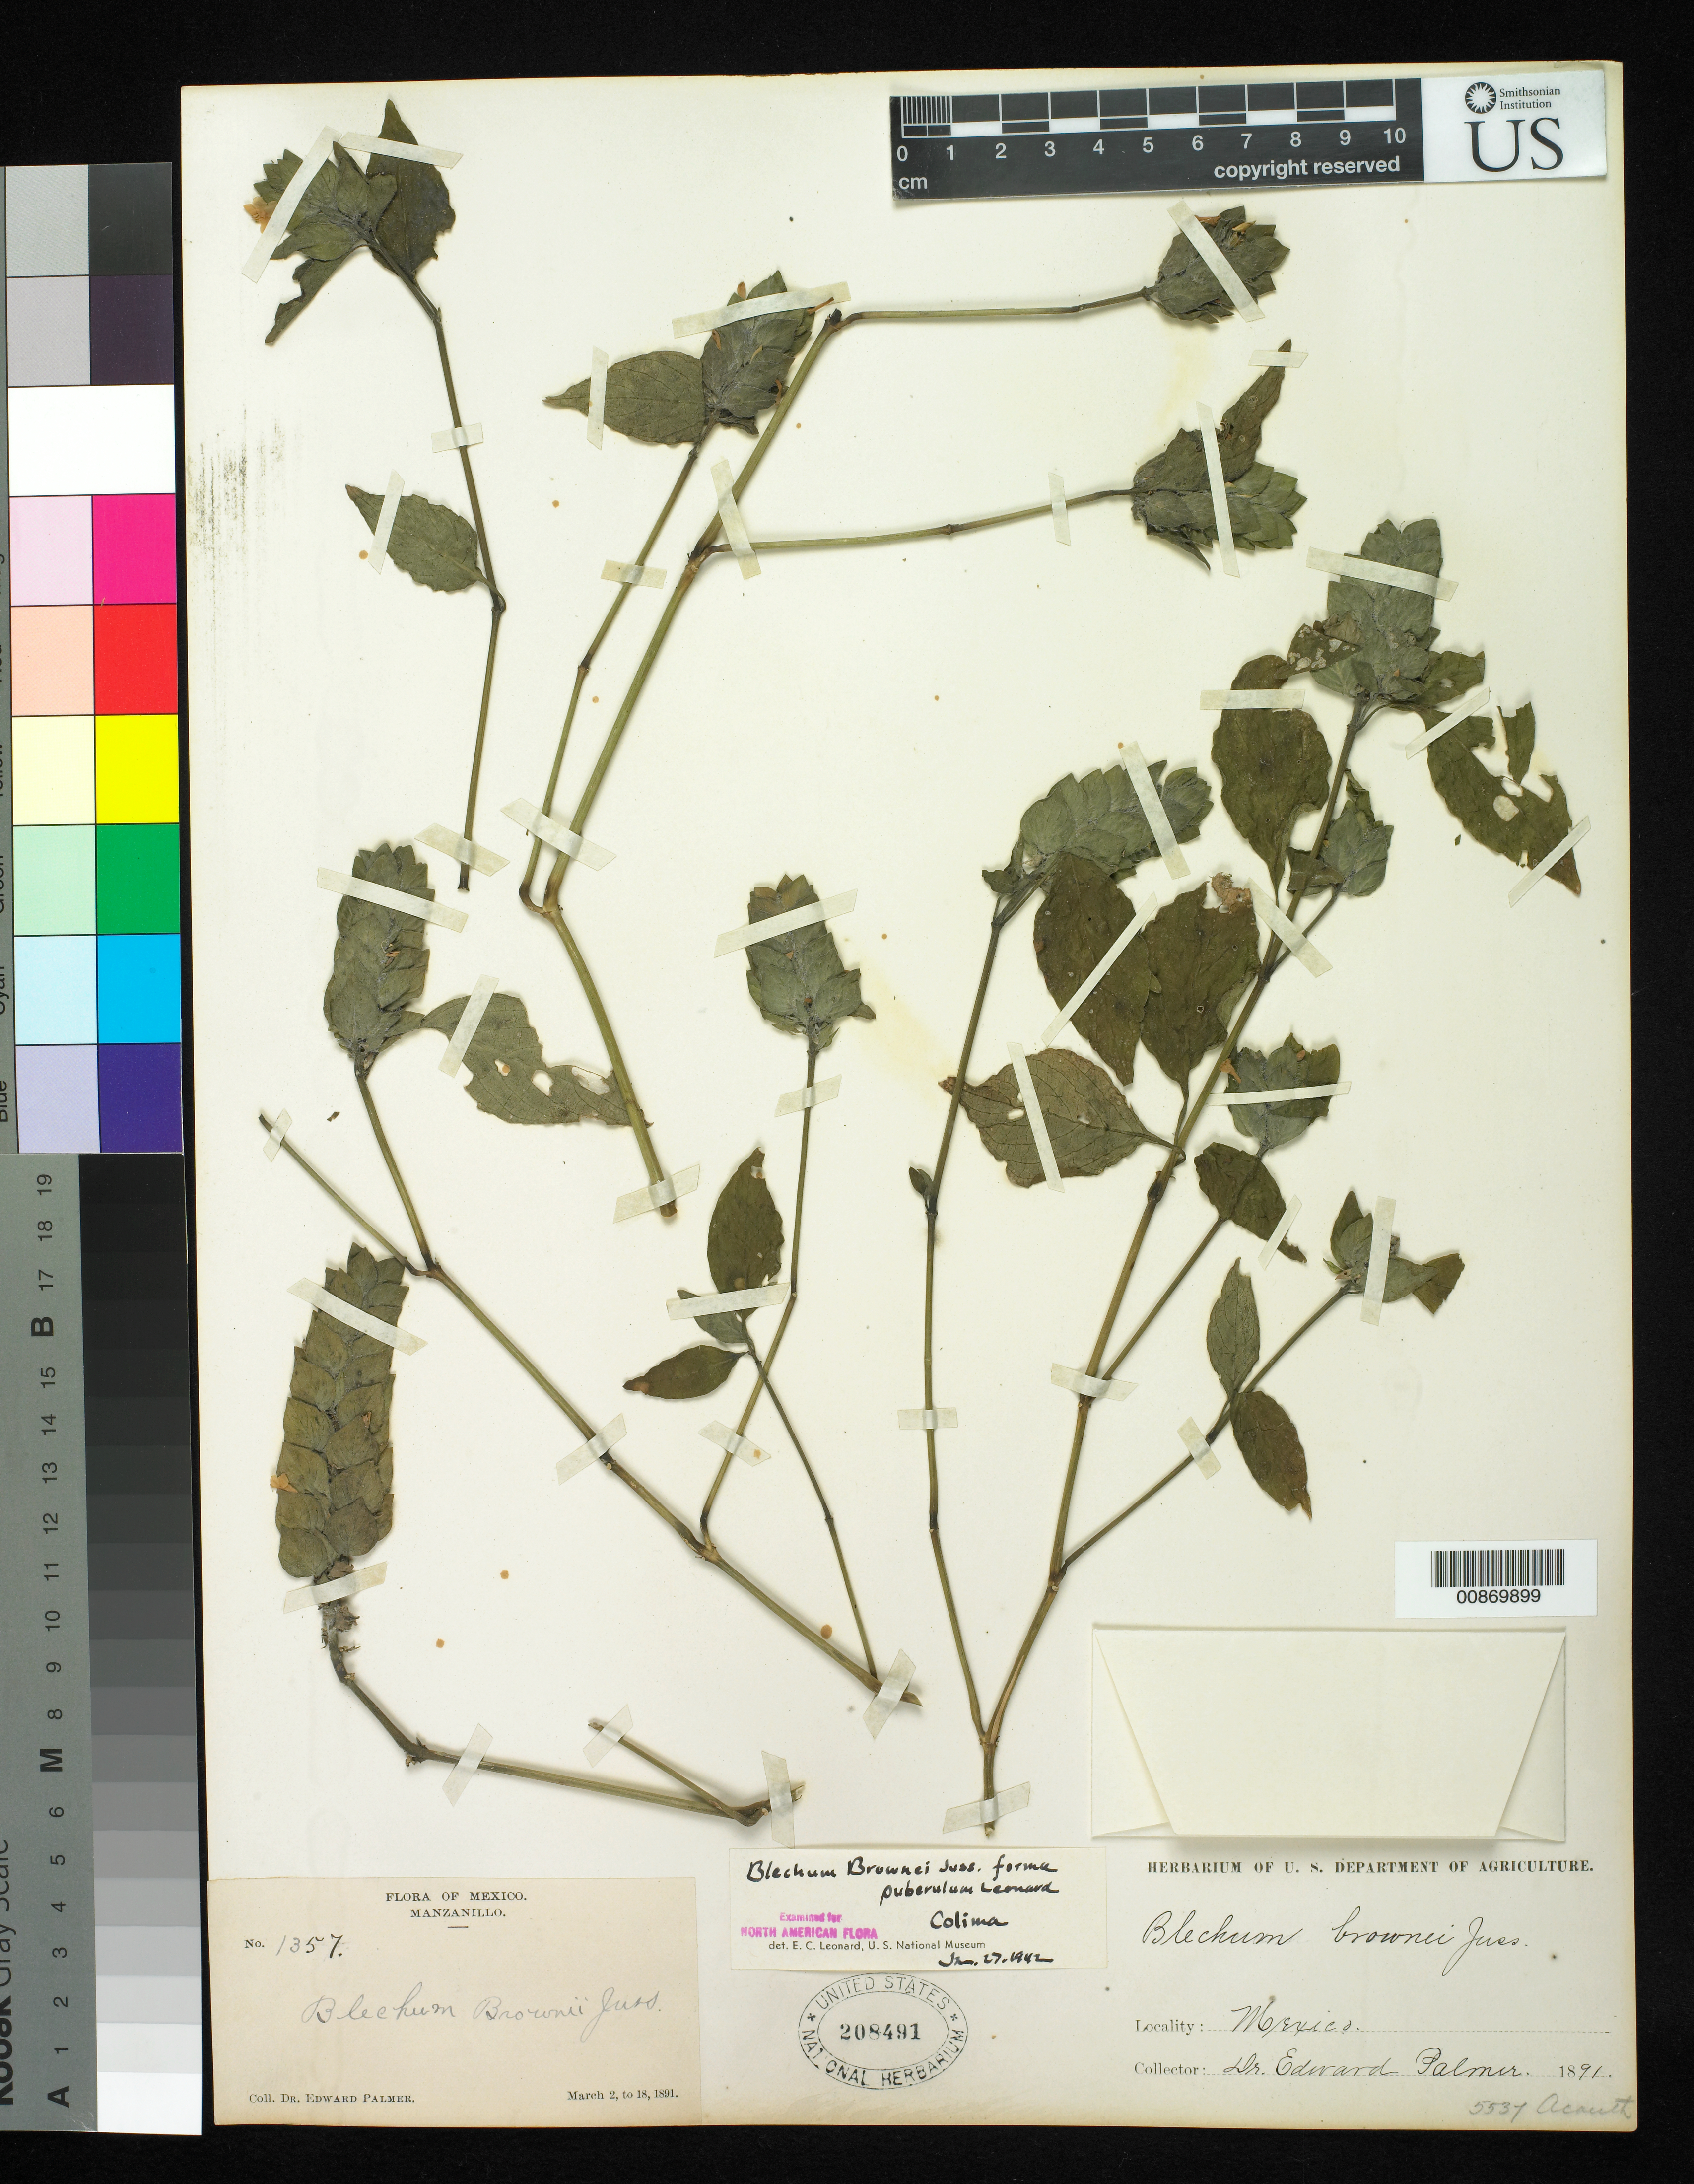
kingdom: Plantae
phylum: Tracheophyta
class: Magnoliopsida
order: Lamiales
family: Acanthaceae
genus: Blechum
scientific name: Blechum brownei f. puberulum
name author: Leonard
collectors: E. Palmer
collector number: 1357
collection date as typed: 02 Mar 1891 to 18 Mar 1891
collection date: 1891-03-02/1891-03-18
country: Mexico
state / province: Colima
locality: Manzanillo, Colima.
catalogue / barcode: US 208491